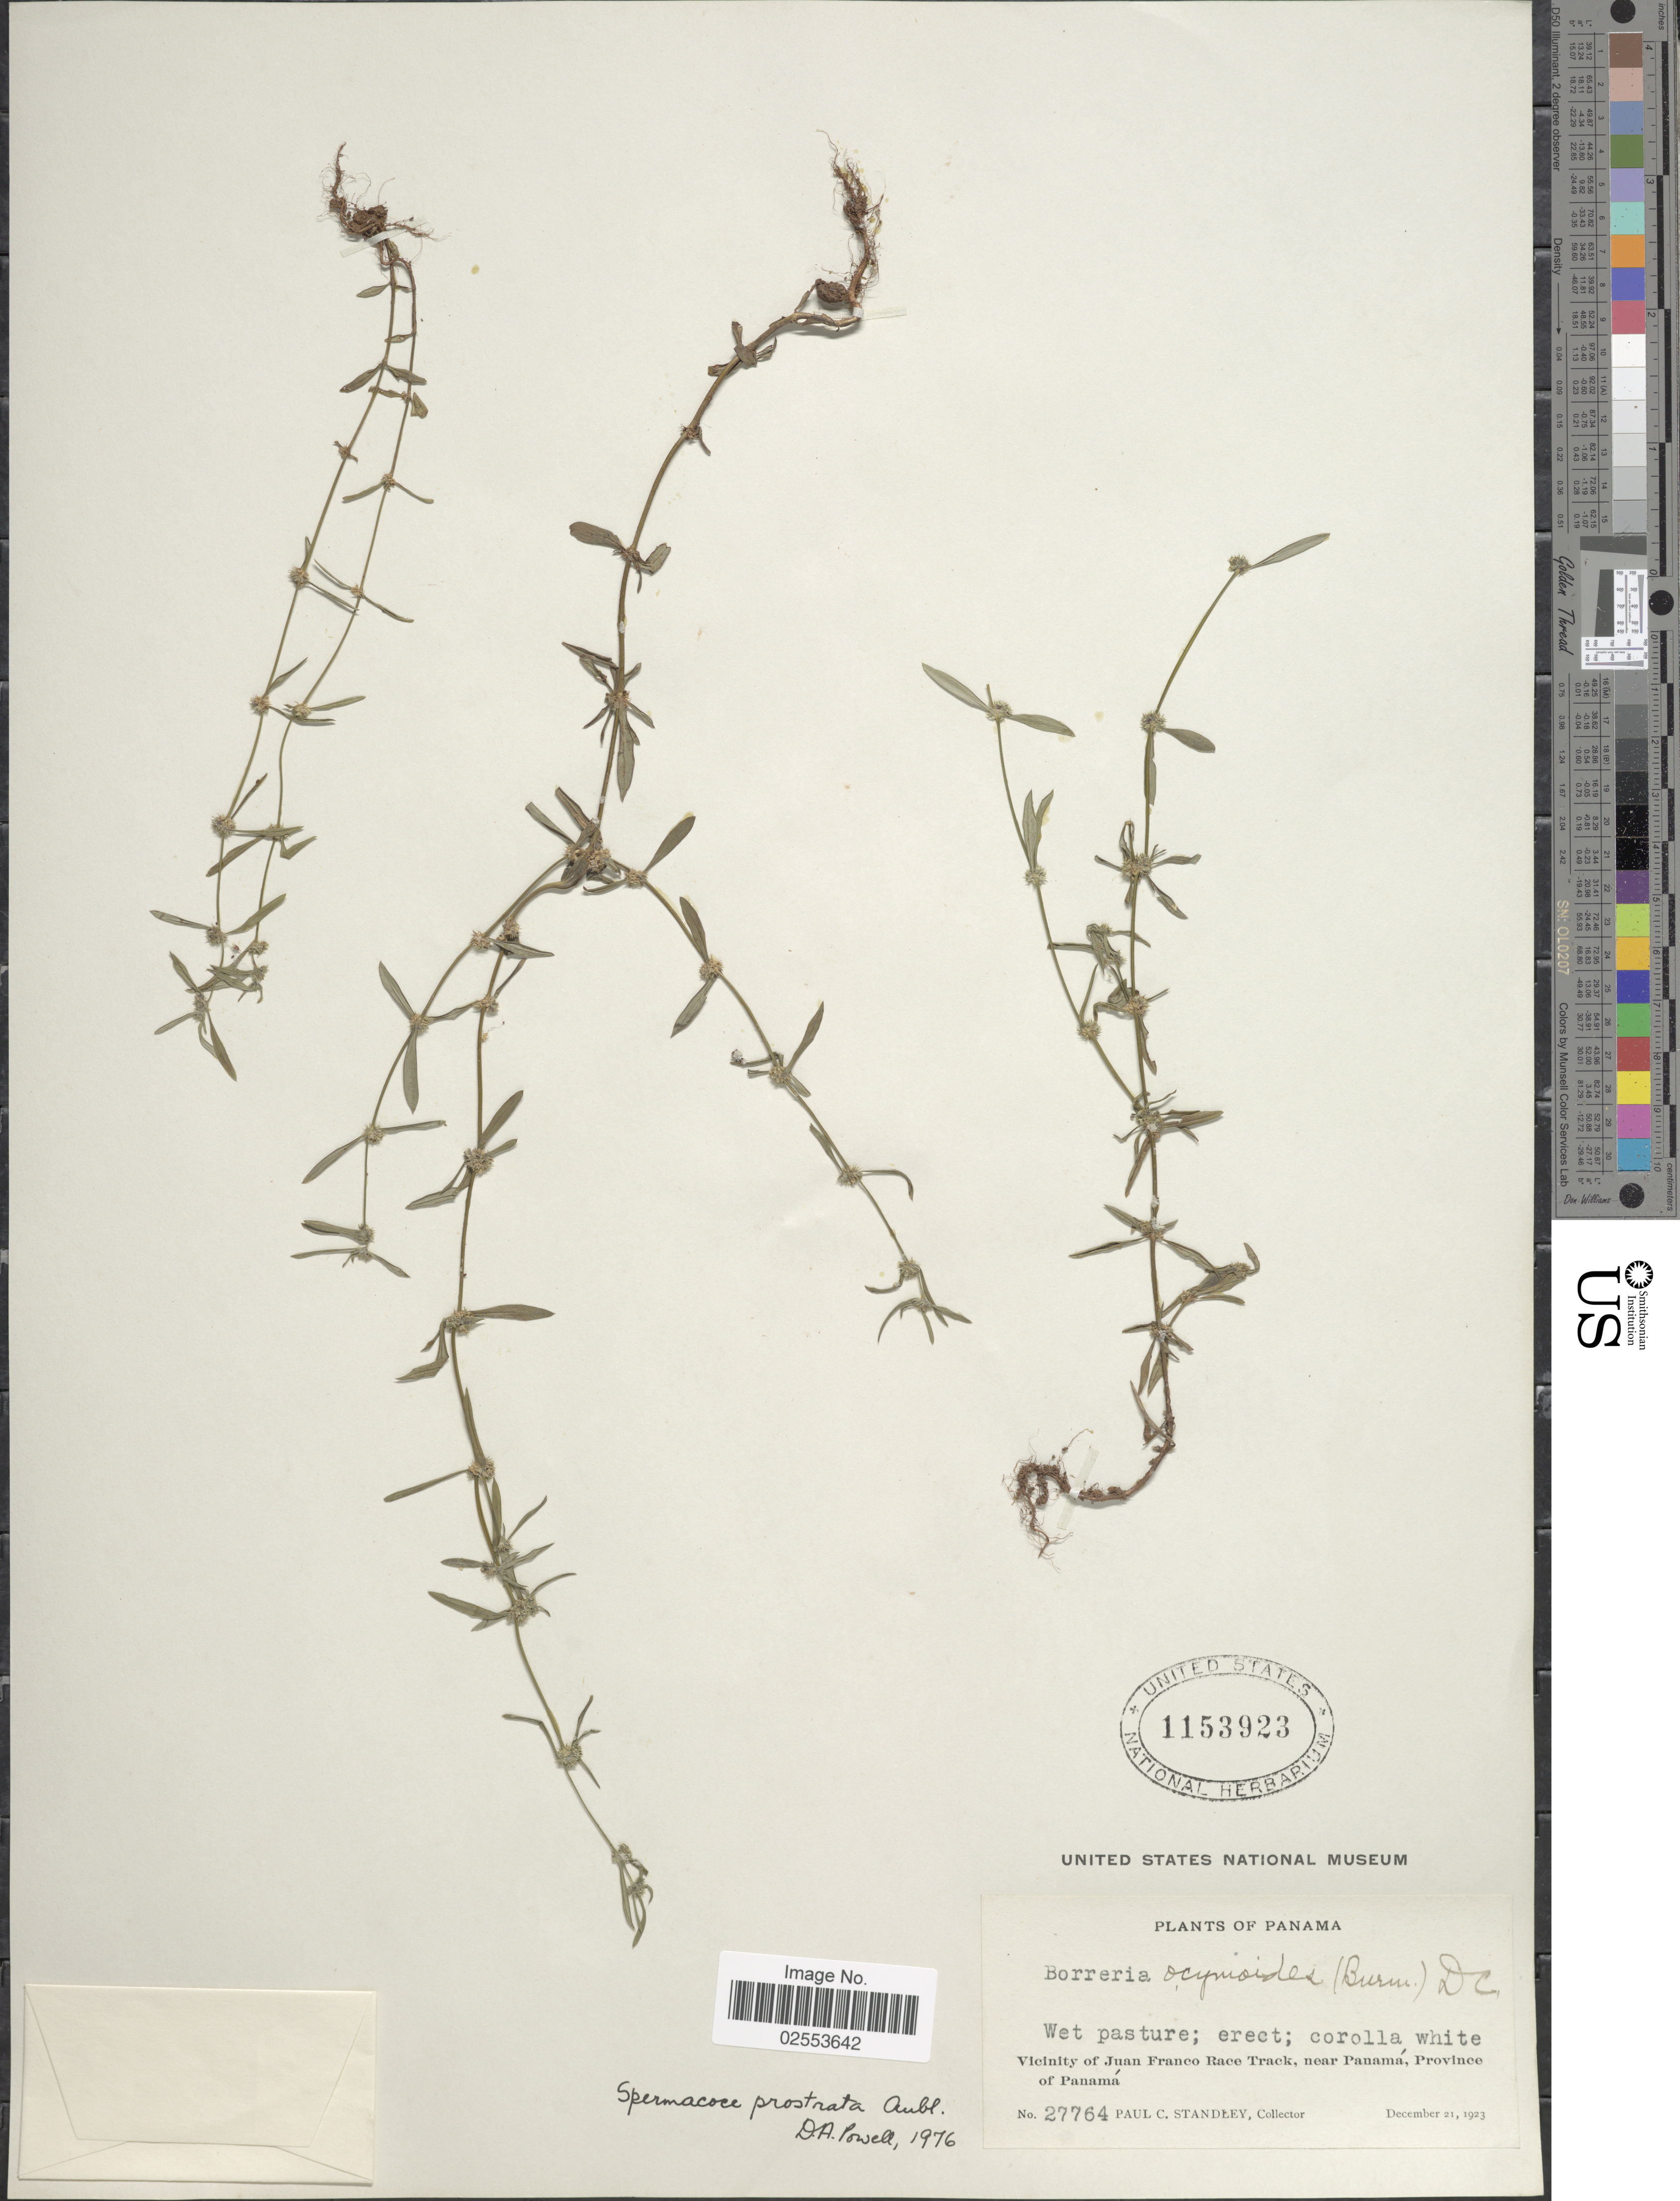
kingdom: Plantae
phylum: Tracheophyta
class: Magnoliopsida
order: Gentianales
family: Rubiaceae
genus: Spermacoce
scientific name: Spermacoce prostrata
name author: Aubl.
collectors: P. C. Standley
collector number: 27764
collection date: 1923-12-21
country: Panama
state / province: Panamá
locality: Wet pasture, Vicinity of Juan Franco Race Track, near Panama.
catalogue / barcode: US 1153923